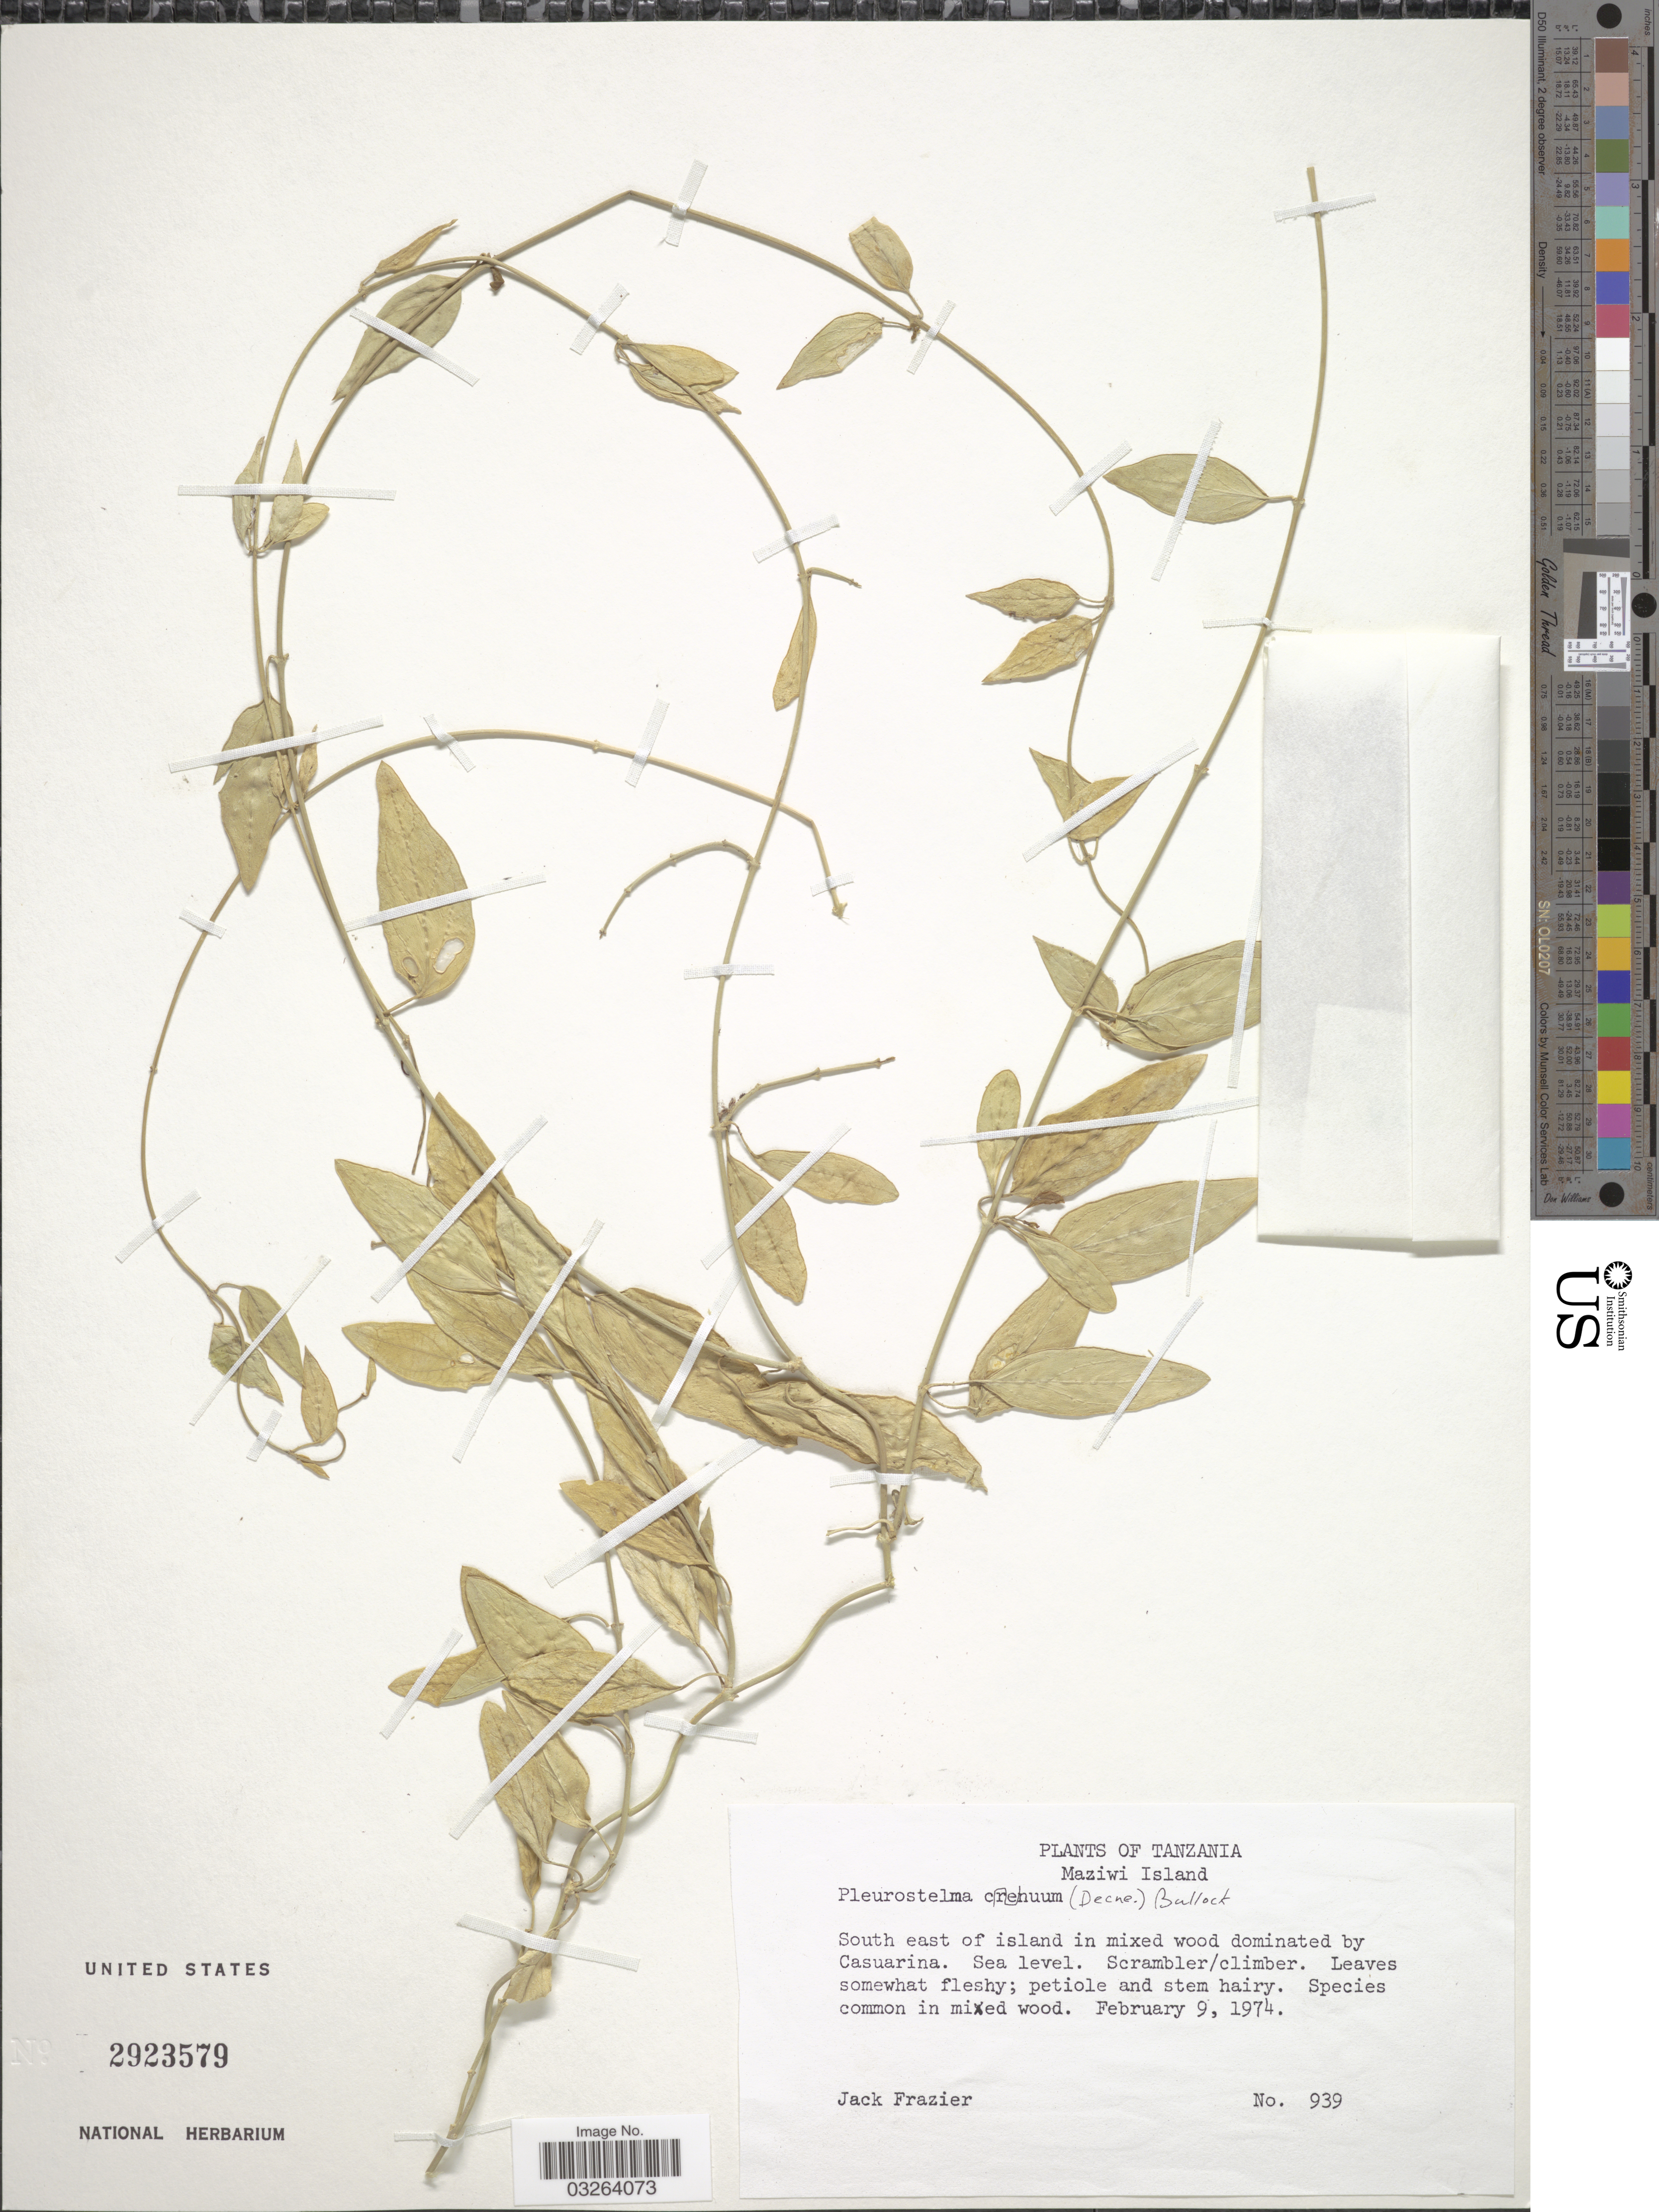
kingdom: Plantae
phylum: Tracheophyta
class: Magnoliopsida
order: Gentianales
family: Apocynaceae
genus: Pleurostelma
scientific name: Pleurostelma cernuum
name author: (Decne.) Bullock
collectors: J. Frazier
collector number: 939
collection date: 1974-02-09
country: Tanzania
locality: Maziwi Island. South east of island.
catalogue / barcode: US 2923579